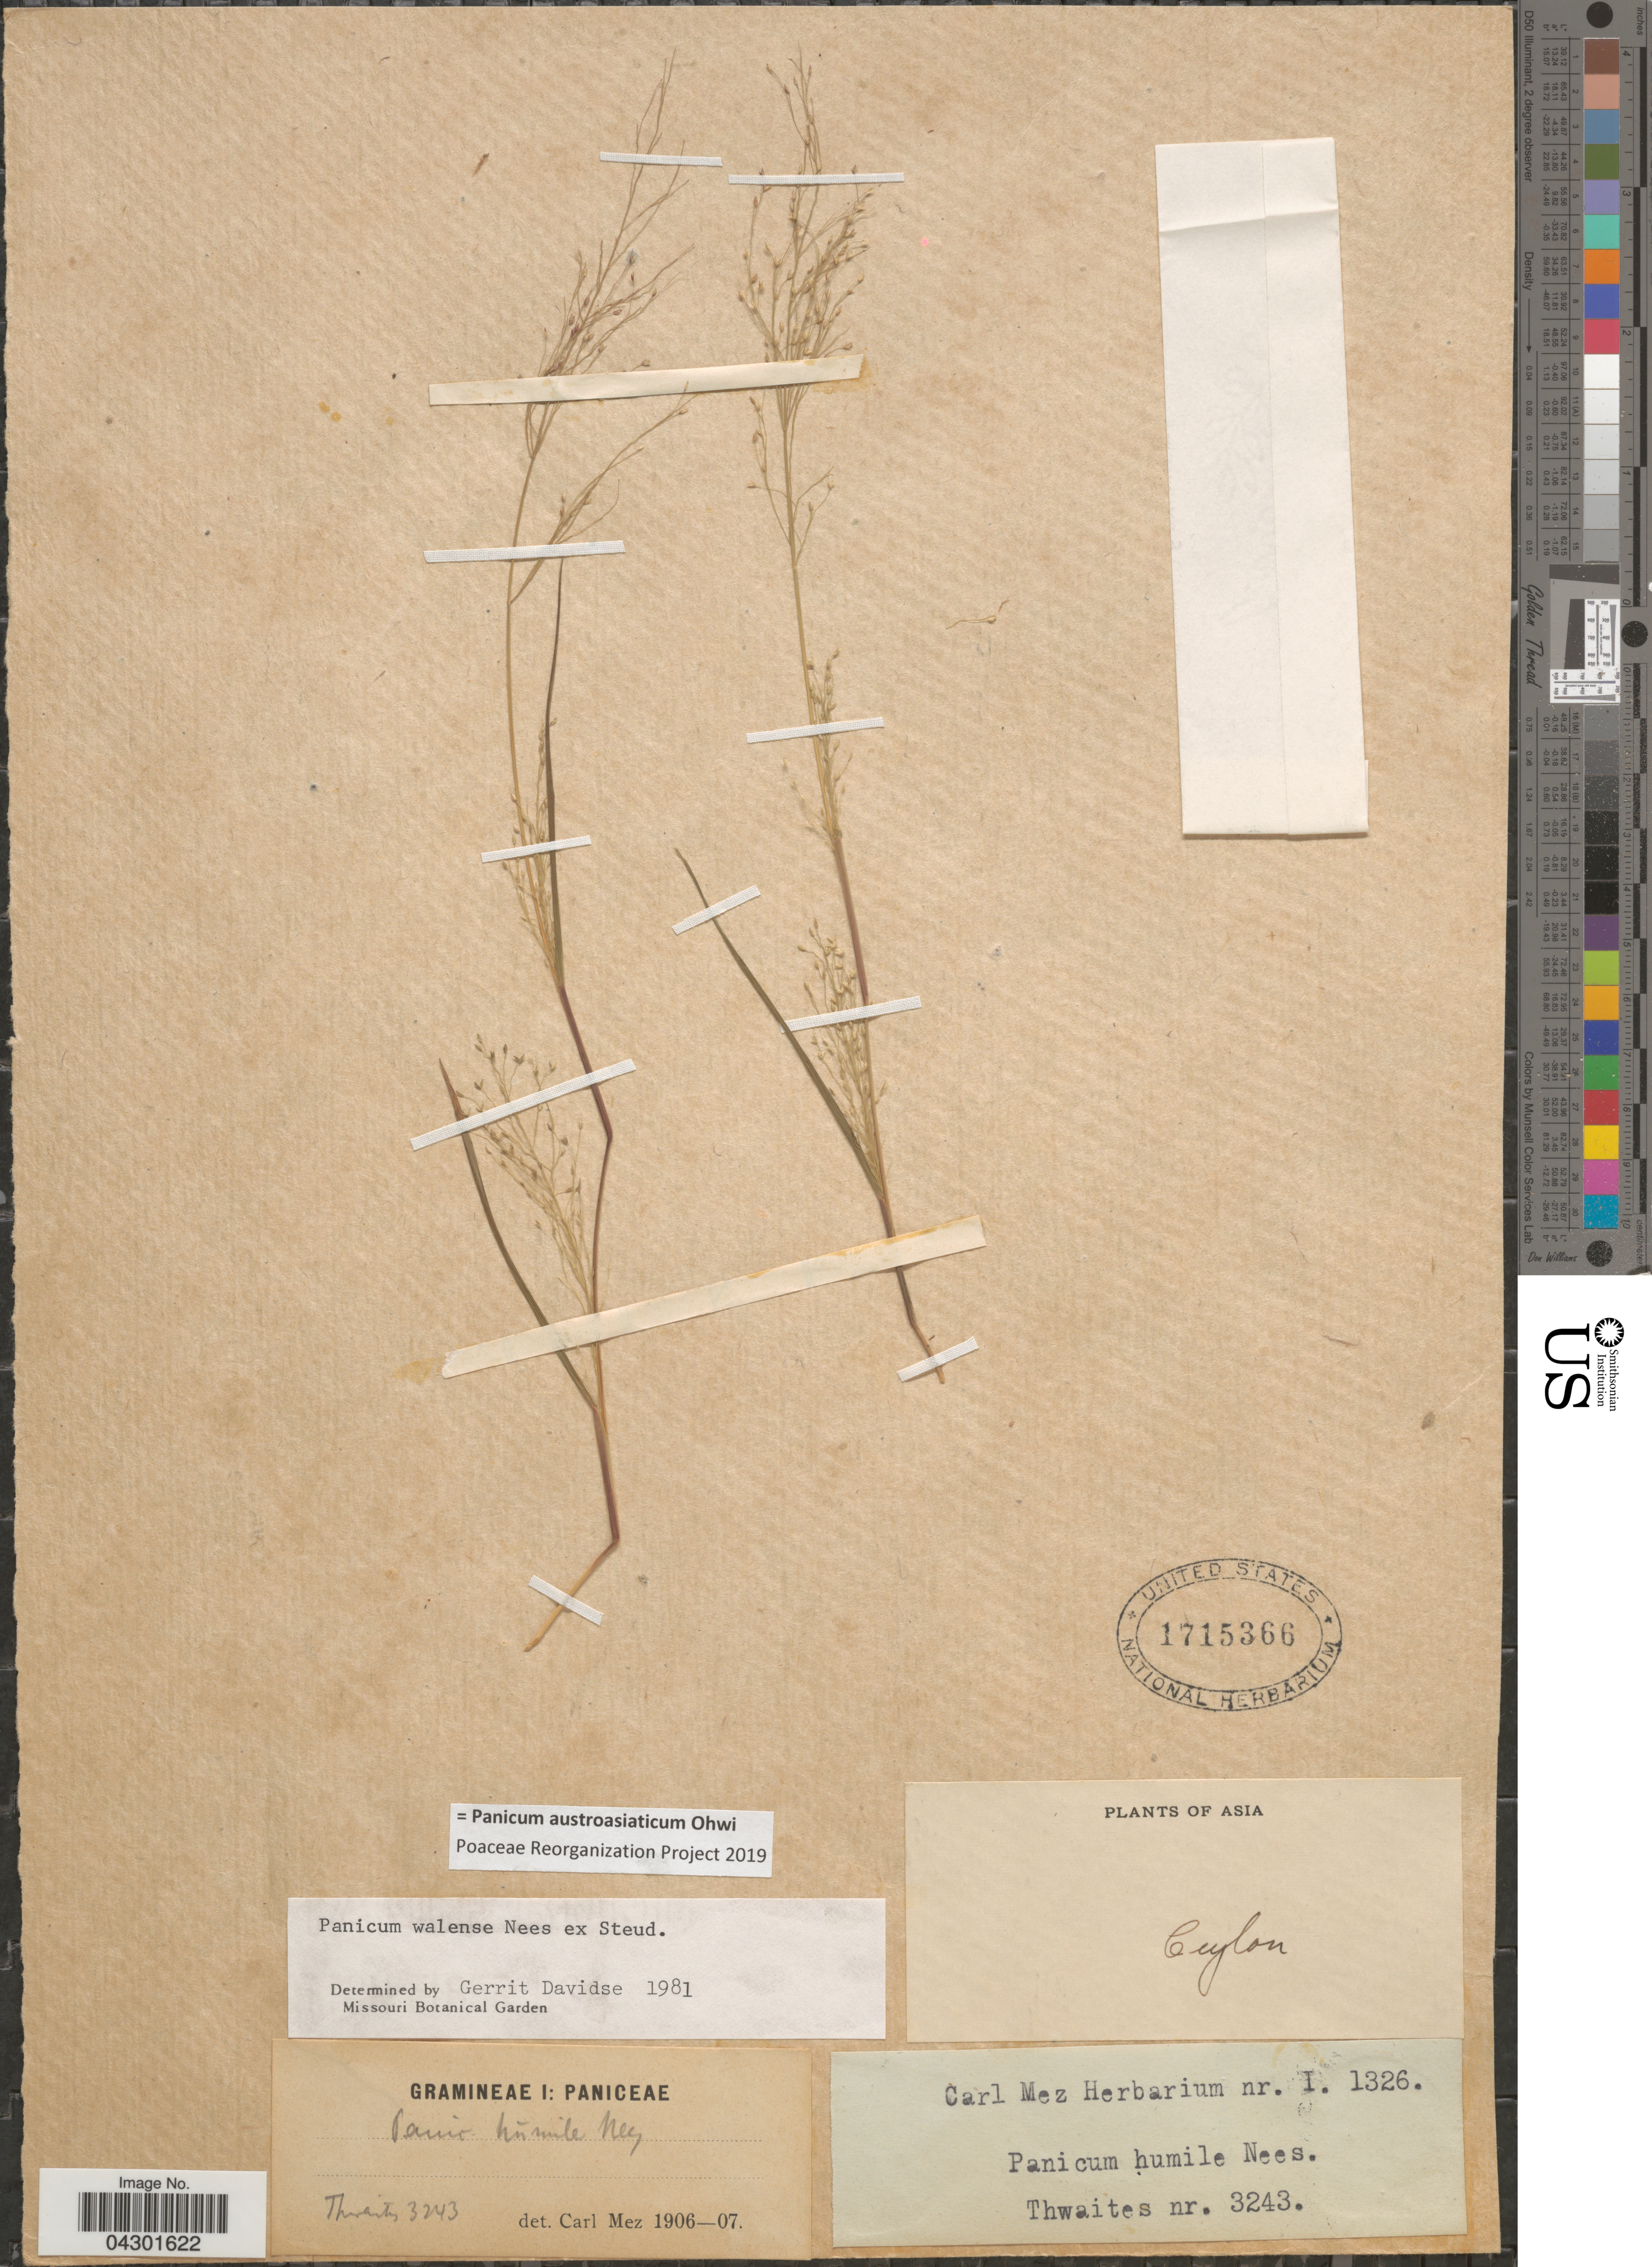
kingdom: Plantae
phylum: Tracheophyta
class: Liliopsida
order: Poales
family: Poaceae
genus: Panicum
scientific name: Panicum austroasiaticum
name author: Ohwi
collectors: Thwaites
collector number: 3243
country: Sri Lanka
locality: Ceylon.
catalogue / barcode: US 1715366